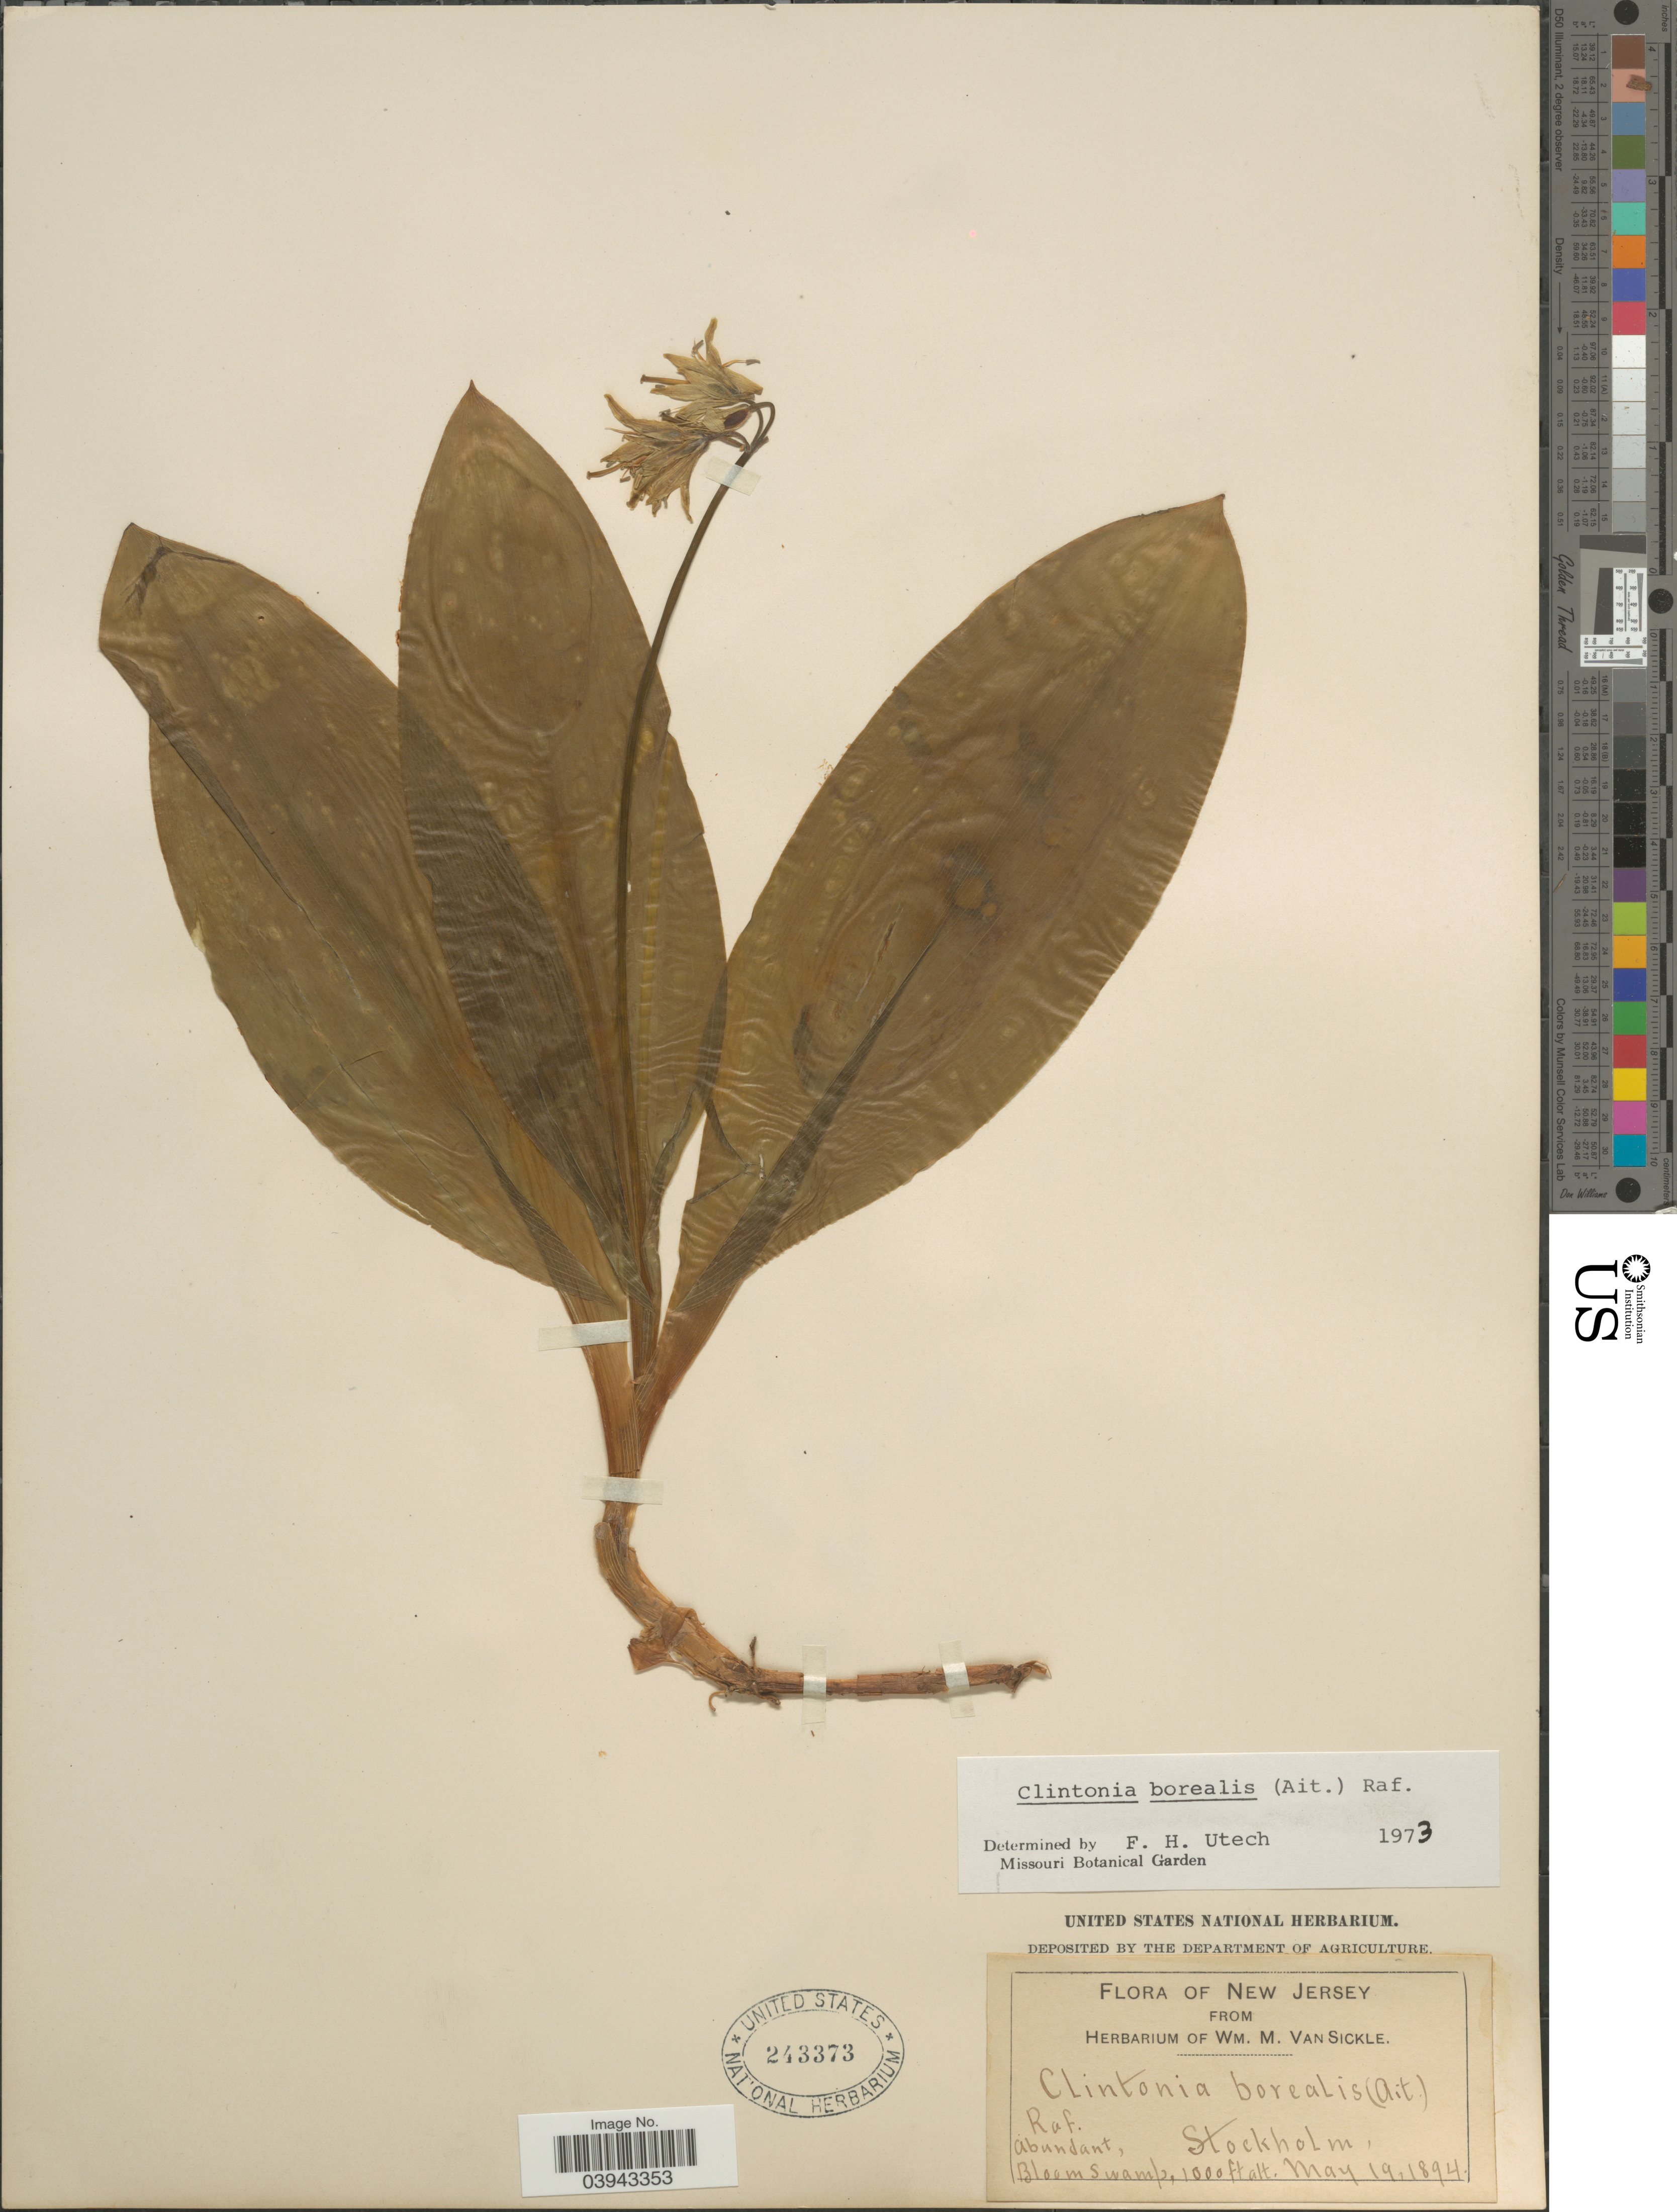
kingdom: Plantae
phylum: Tracheophyta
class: Liliopsida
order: Liliales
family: Liliaceae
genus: Clintonia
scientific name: Clintonia borealis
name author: (Aiton) Raf.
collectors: ex herb. Wm. M. Van Sickle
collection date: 1894-05-19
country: United States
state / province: New Jersey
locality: Stockholm.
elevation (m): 305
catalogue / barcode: US 243373